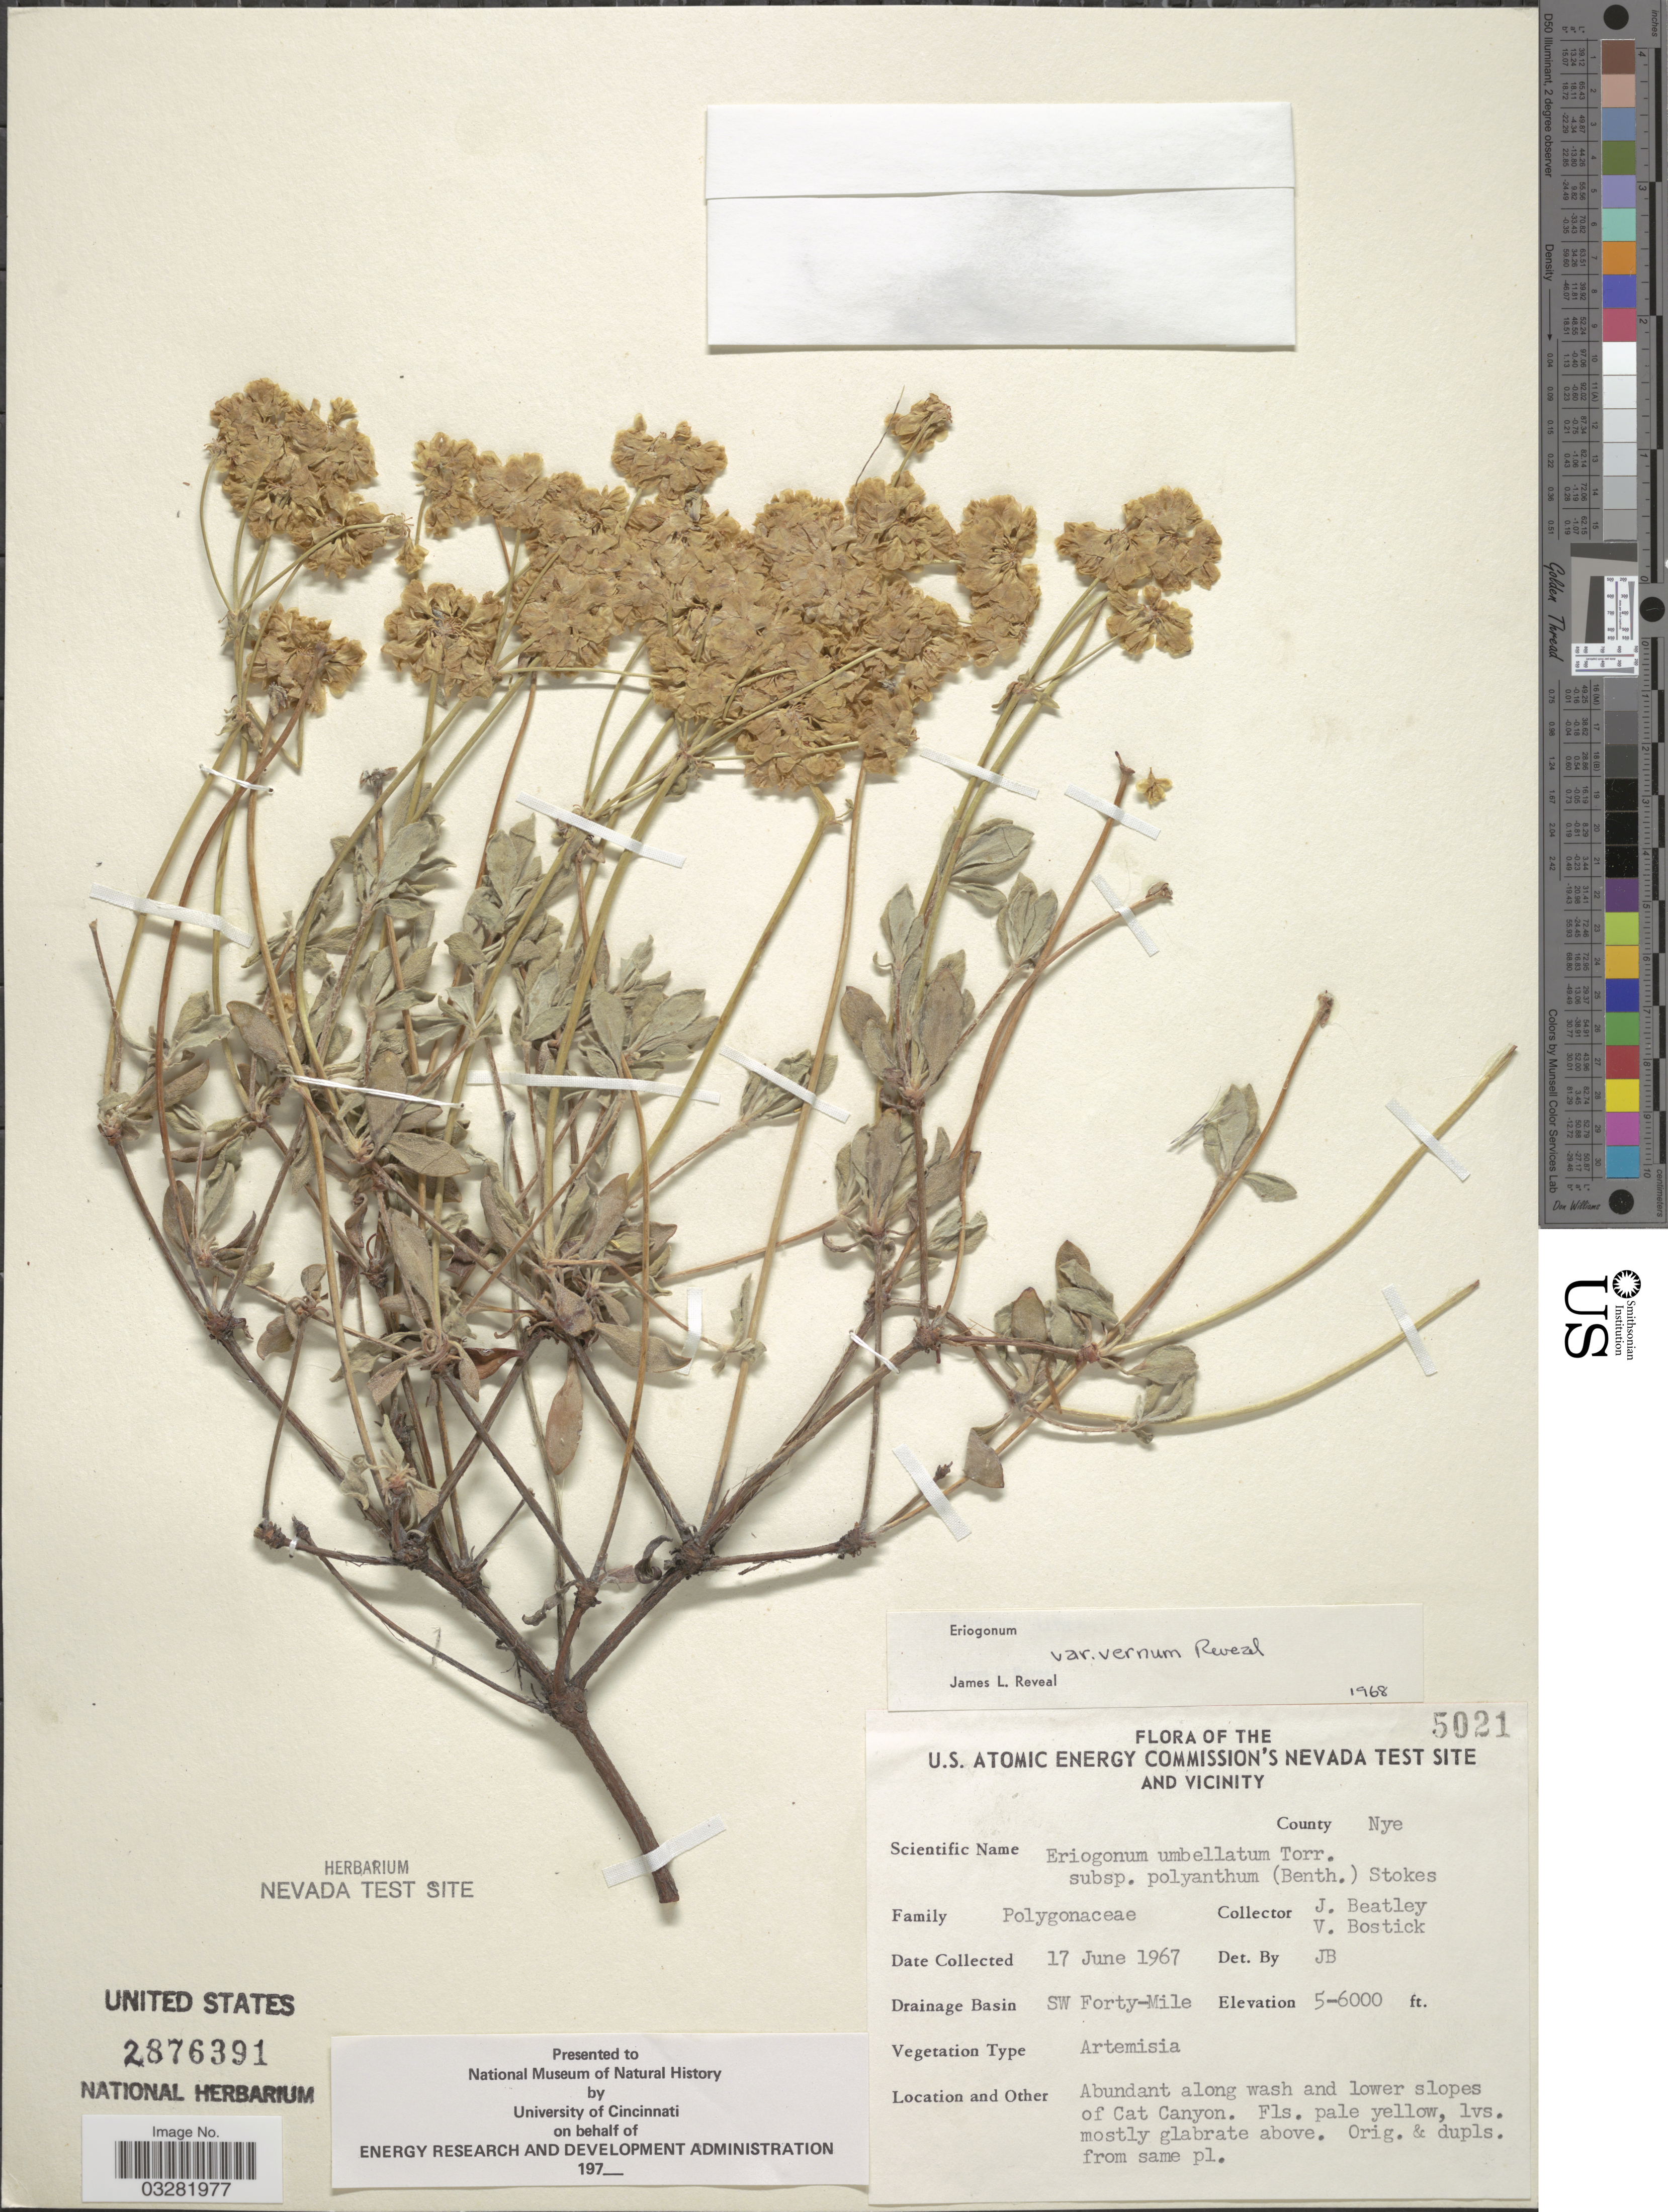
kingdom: Plantae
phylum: Tracheophyta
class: Magnoliopsida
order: Caryophyllales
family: Polygonaceae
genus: Eriogonum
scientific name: Eriogonum umbellatum var. vernum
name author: Reveal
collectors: J. C. Beatley & V. Bostick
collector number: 5021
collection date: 1967-06-17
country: United States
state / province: Nevada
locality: The U.S. Atomic Energy Commission's Nevada Test Site and Vicinity. County Nye. Drainage Basin SE Forty-Mile. Abundant along wash and lower slopes of Cat Canyon.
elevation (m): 1524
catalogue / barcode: US 2876391